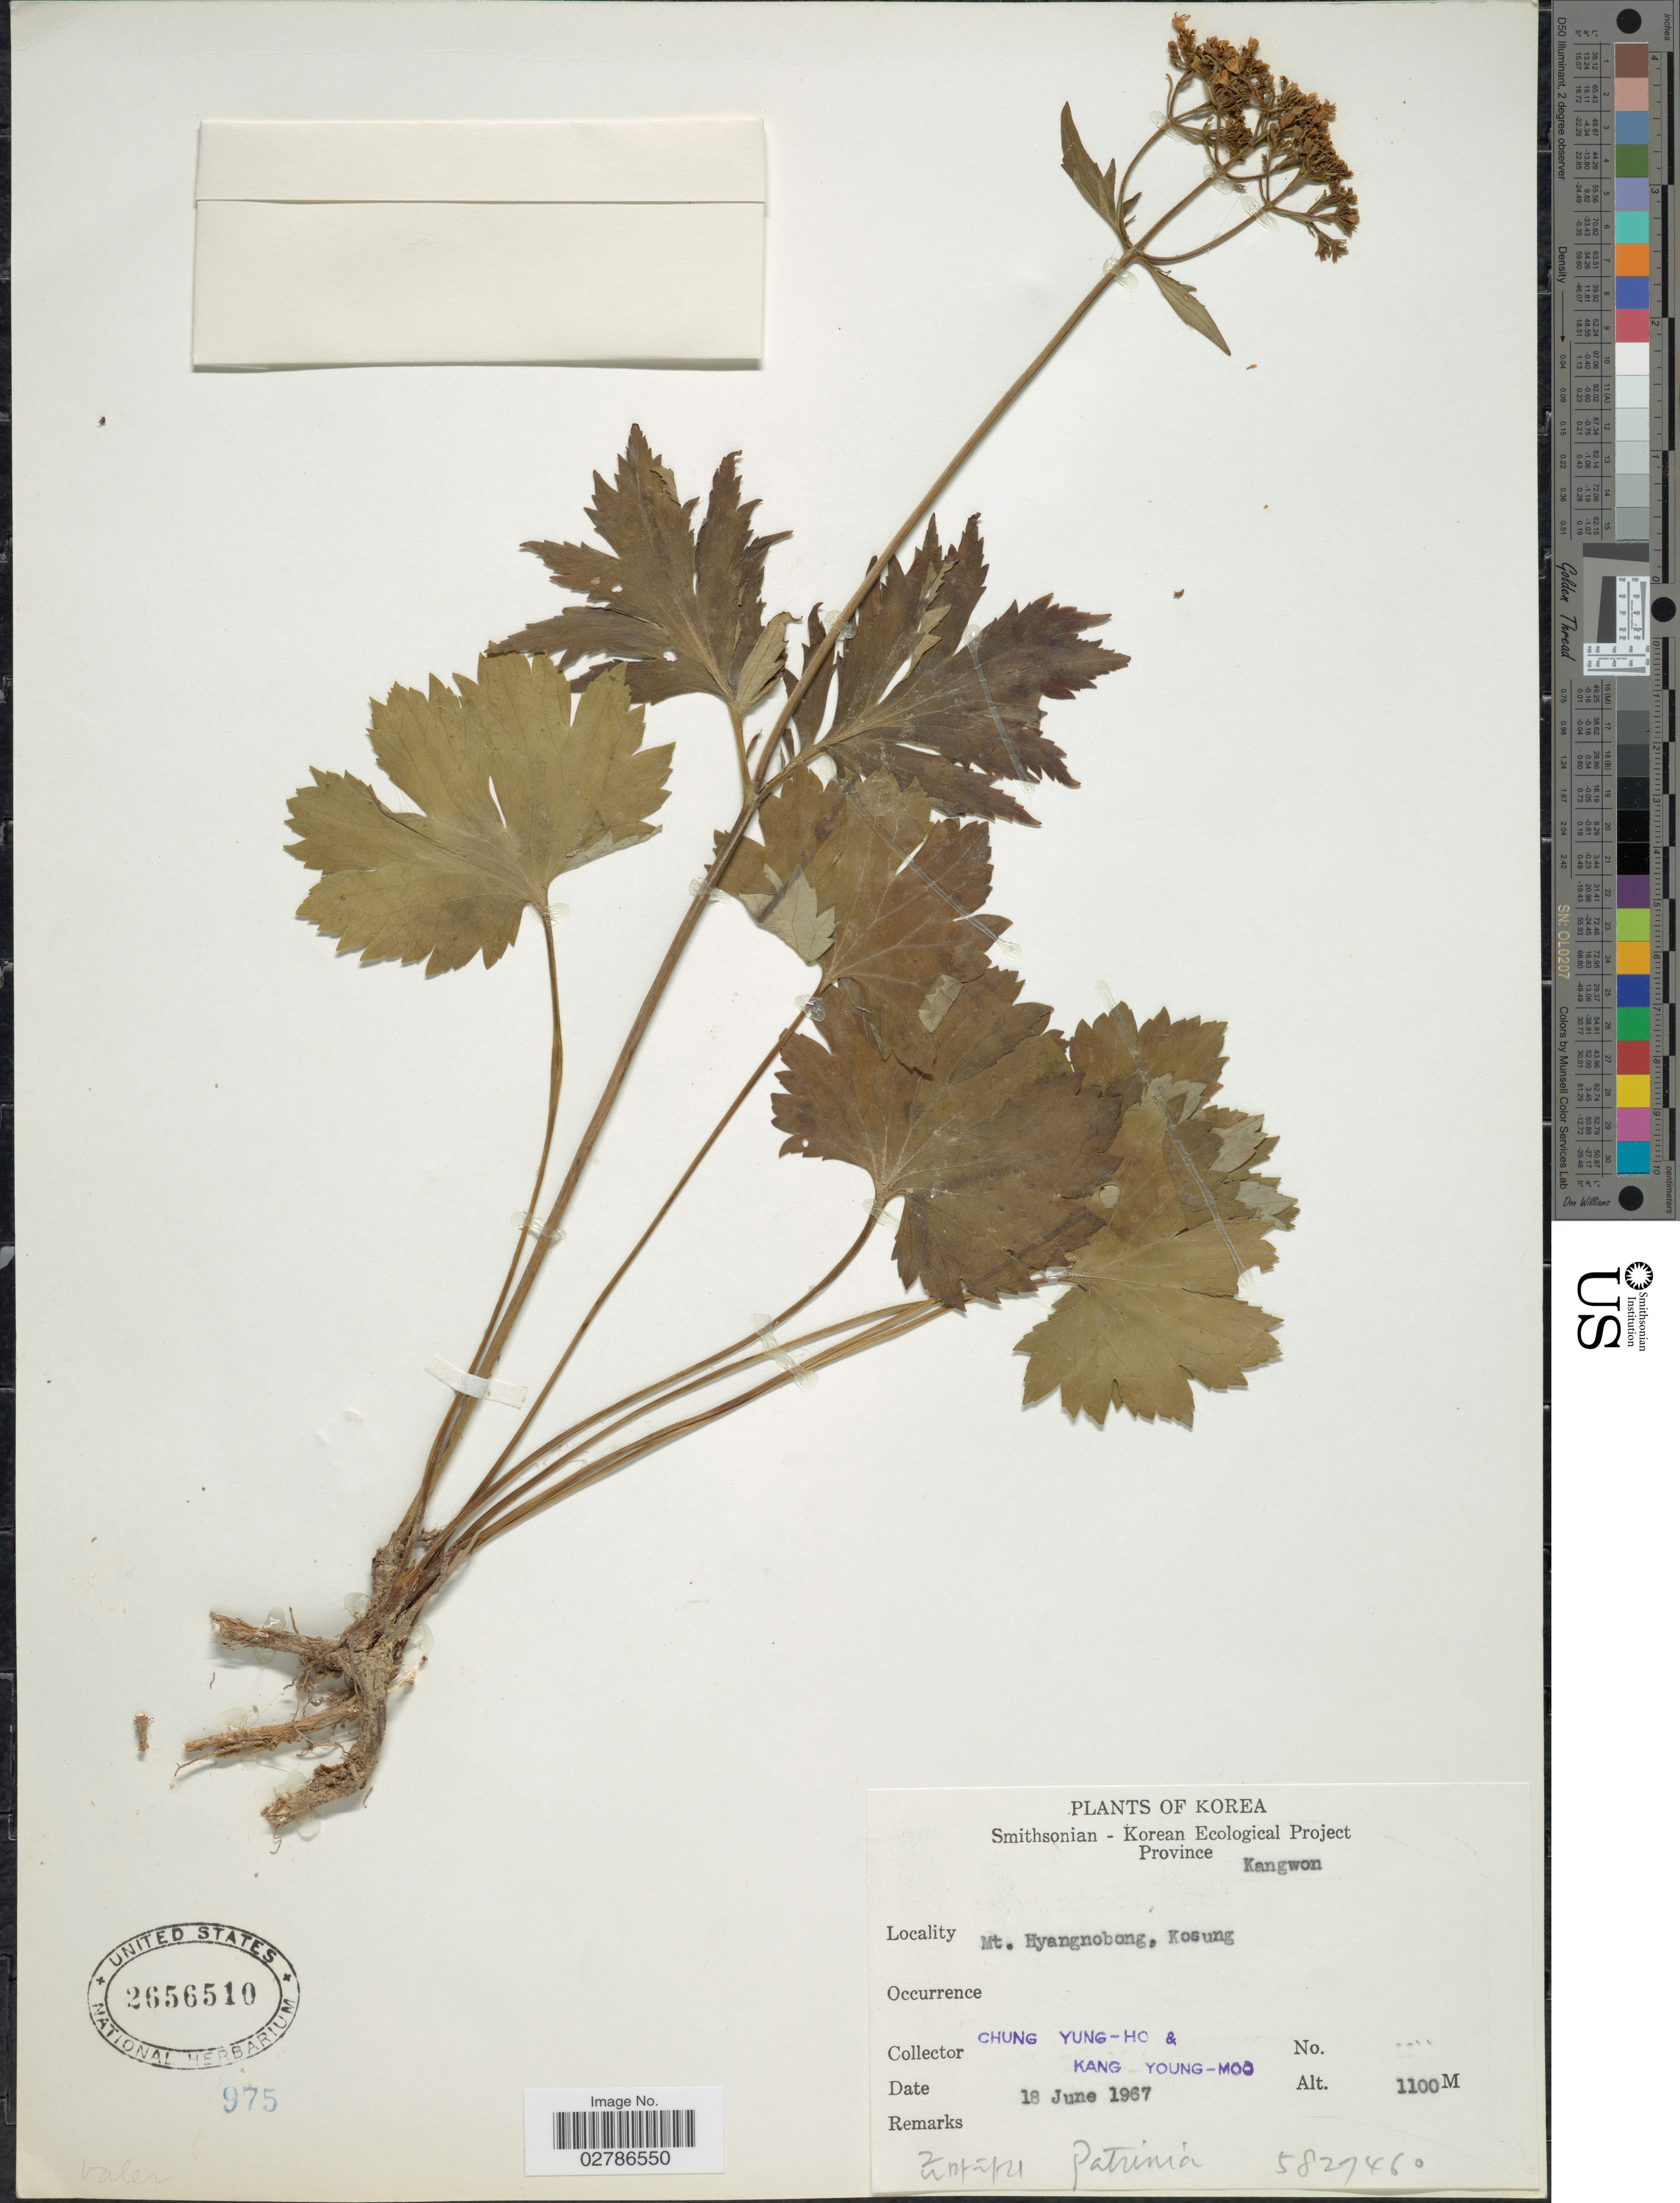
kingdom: Plantae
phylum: Tracheophyta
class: Magnoliopsida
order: Dipsacales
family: Caprifoliaceae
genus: Patrinia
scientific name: Patrinia sp.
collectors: C. Yung-Ho & K. Young-Moo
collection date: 1967-06-18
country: North Korea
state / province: Kangwon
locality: Province Kangwon. Mt. Hyangnobong, Kosung.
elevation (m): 1100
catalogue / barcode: US 2656510